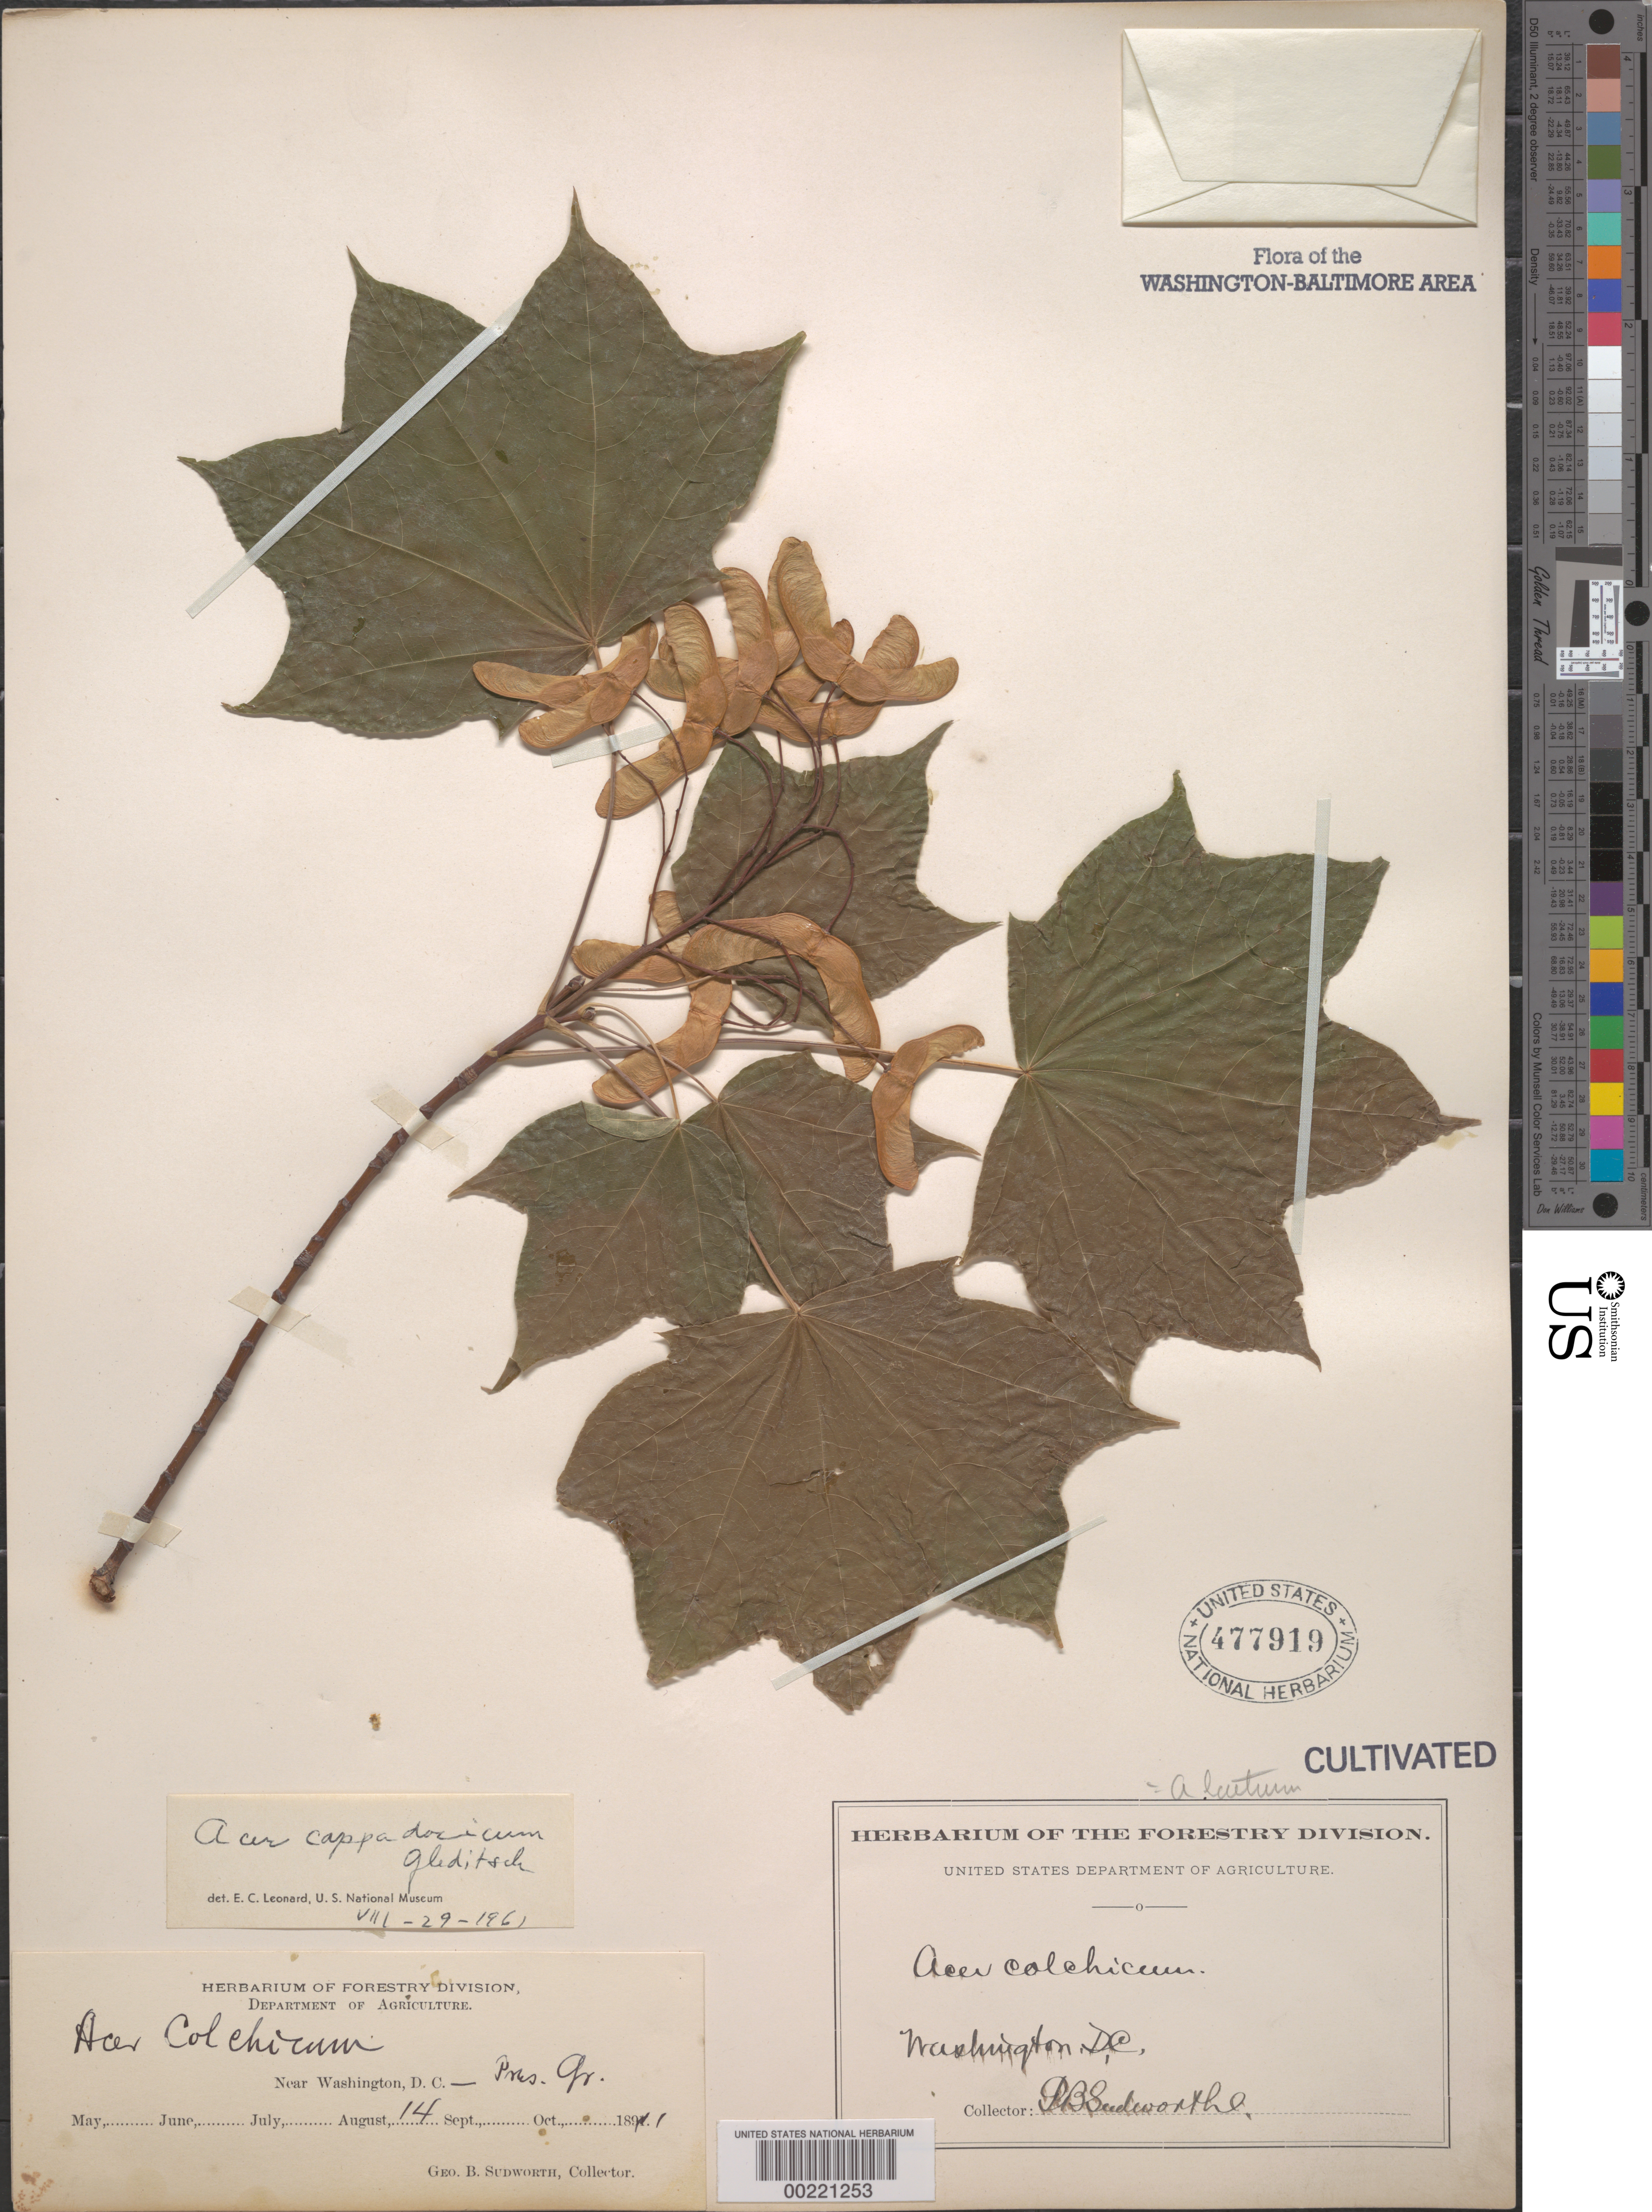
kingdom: Plantae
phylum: Tracheophyta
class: Magnoliopsida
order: Sapindales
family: Sapindaceae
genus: Acer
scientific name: Acer cappadocicum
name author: Gled.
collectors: G. B. Sudworth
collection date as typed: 14 Aug 1891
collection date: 1891-08-14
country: United States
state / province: District of Columbia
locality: Pres. grounds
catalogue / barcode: US 477919